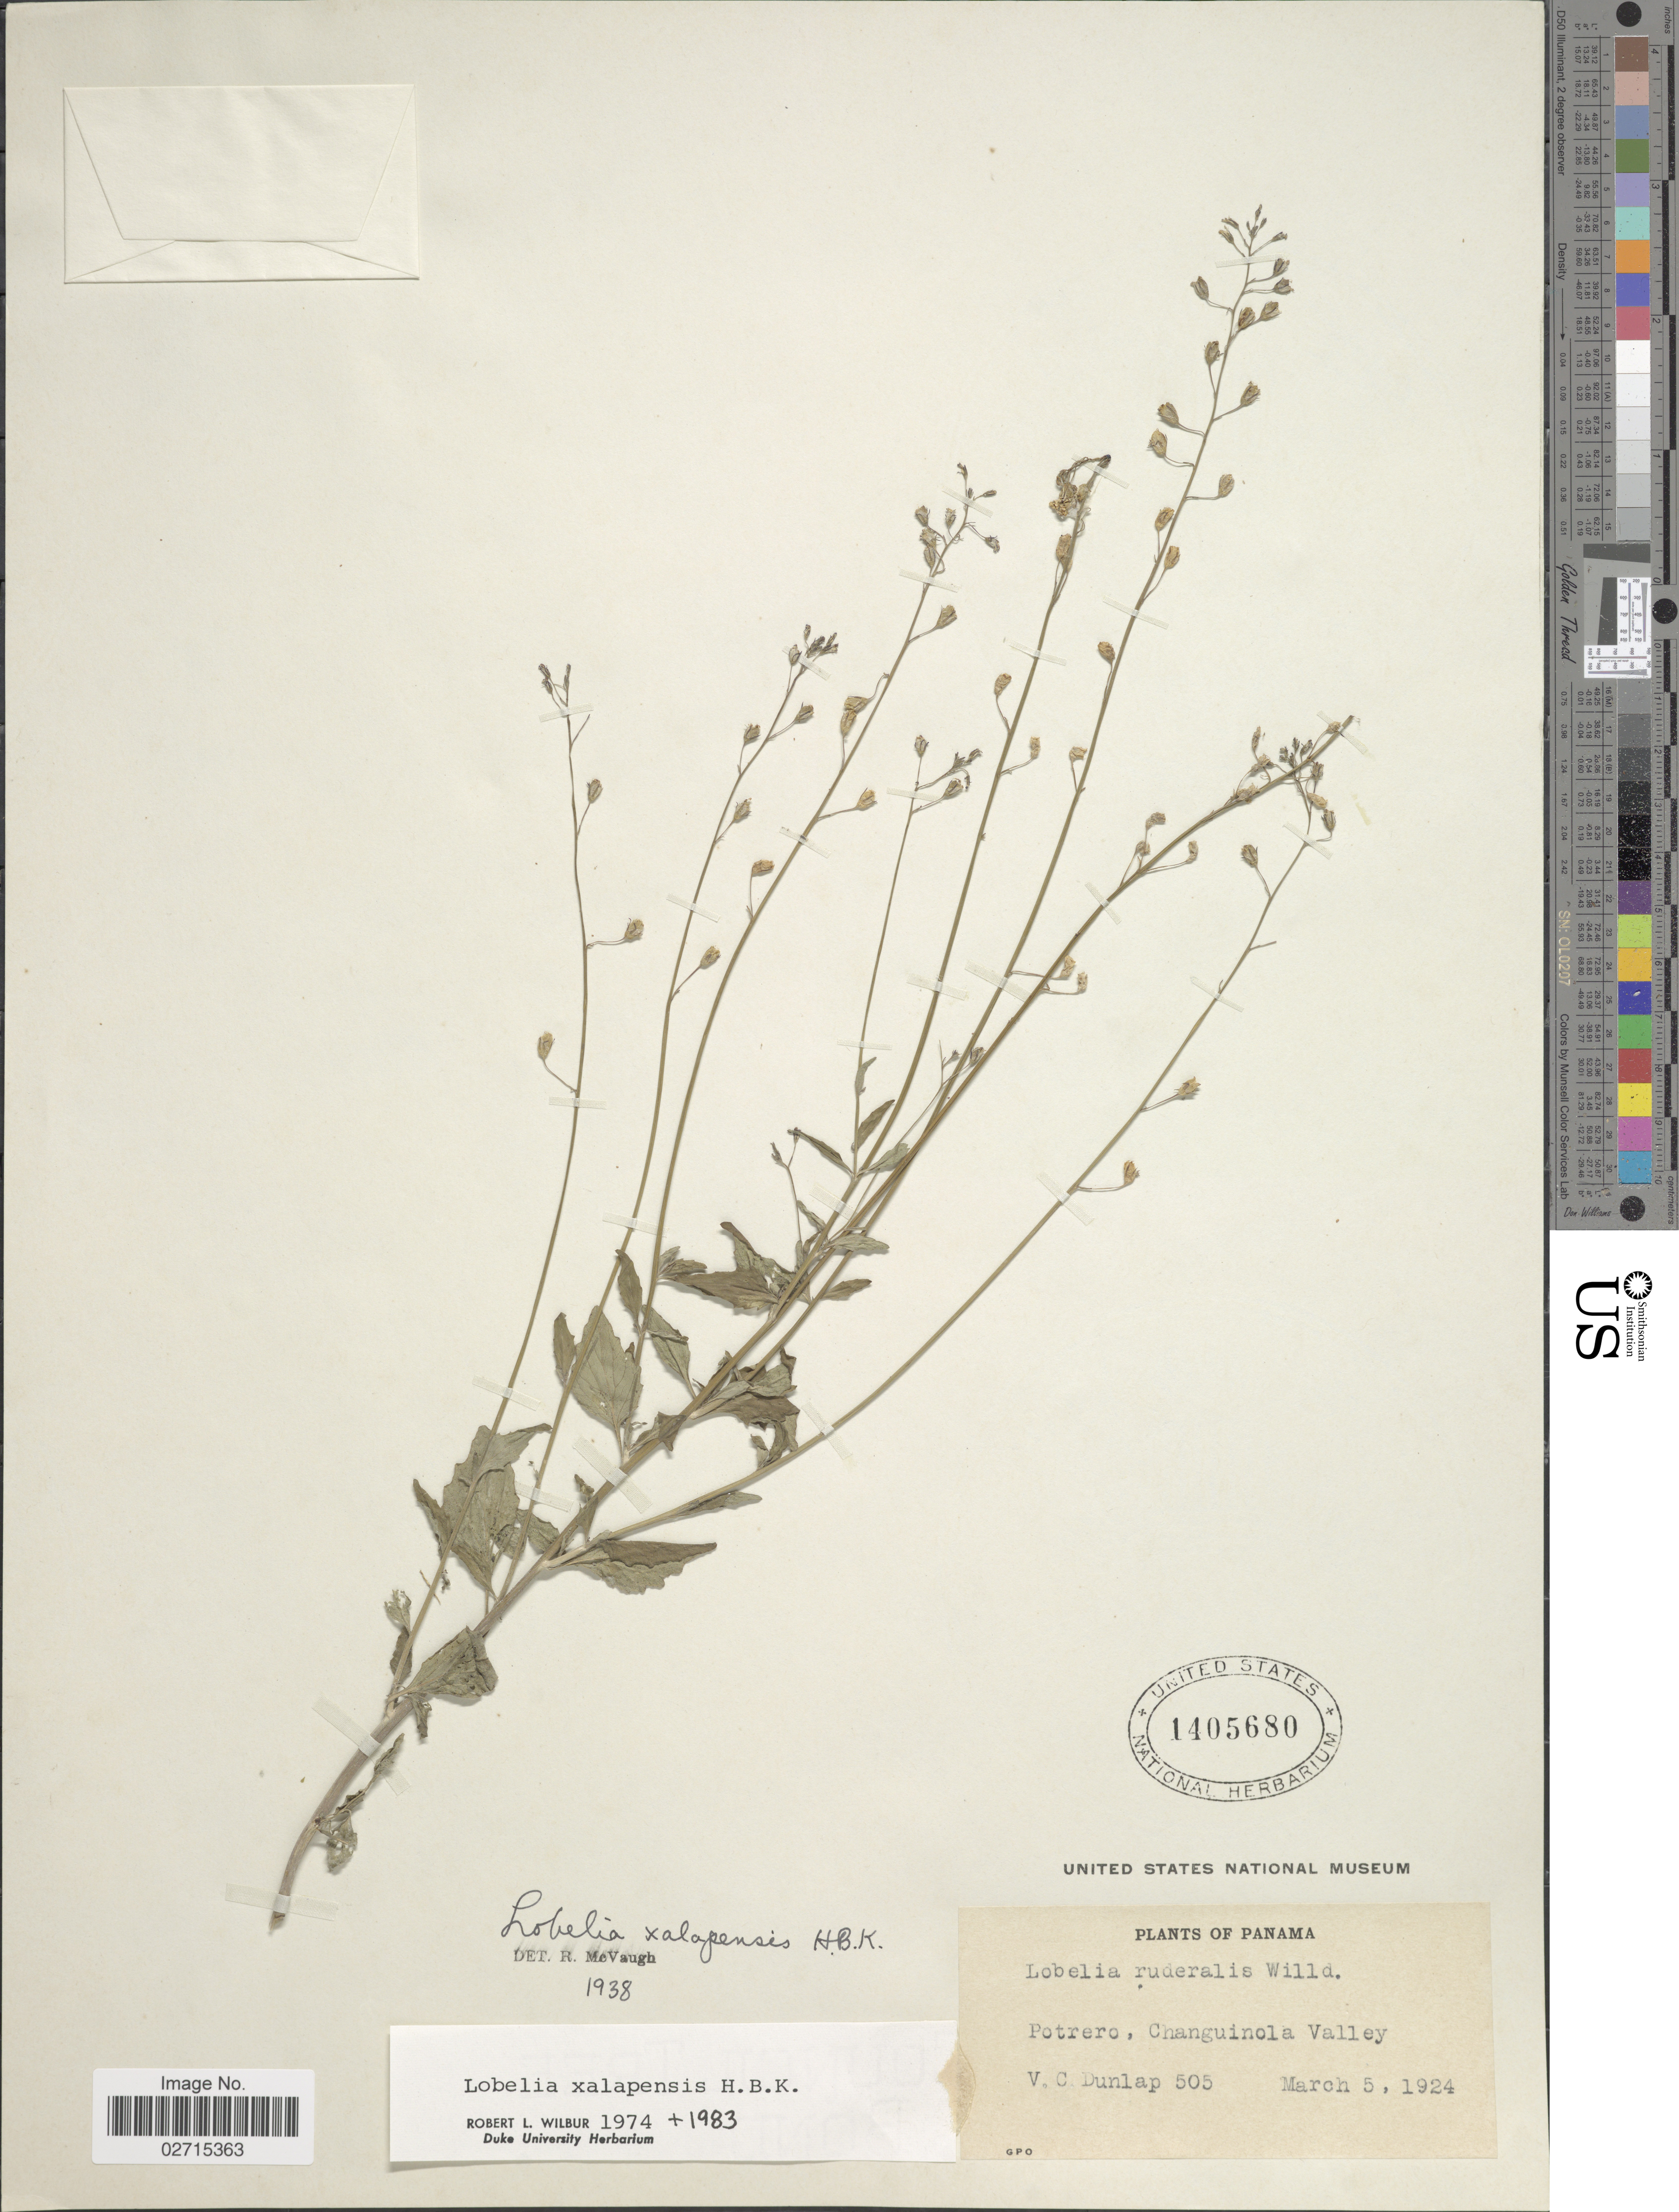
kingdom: Plantae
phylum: Tracheophyta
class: Magnoliopsida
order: Asterales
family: Campanulaceae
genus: Lobelia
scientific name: Lobelia xalapensis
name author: Kunth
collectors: V. C. Dunlap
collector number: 505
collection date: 1924-03-05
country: Panama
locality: Potrero, Changuinola Valley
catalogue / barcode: US 1405680